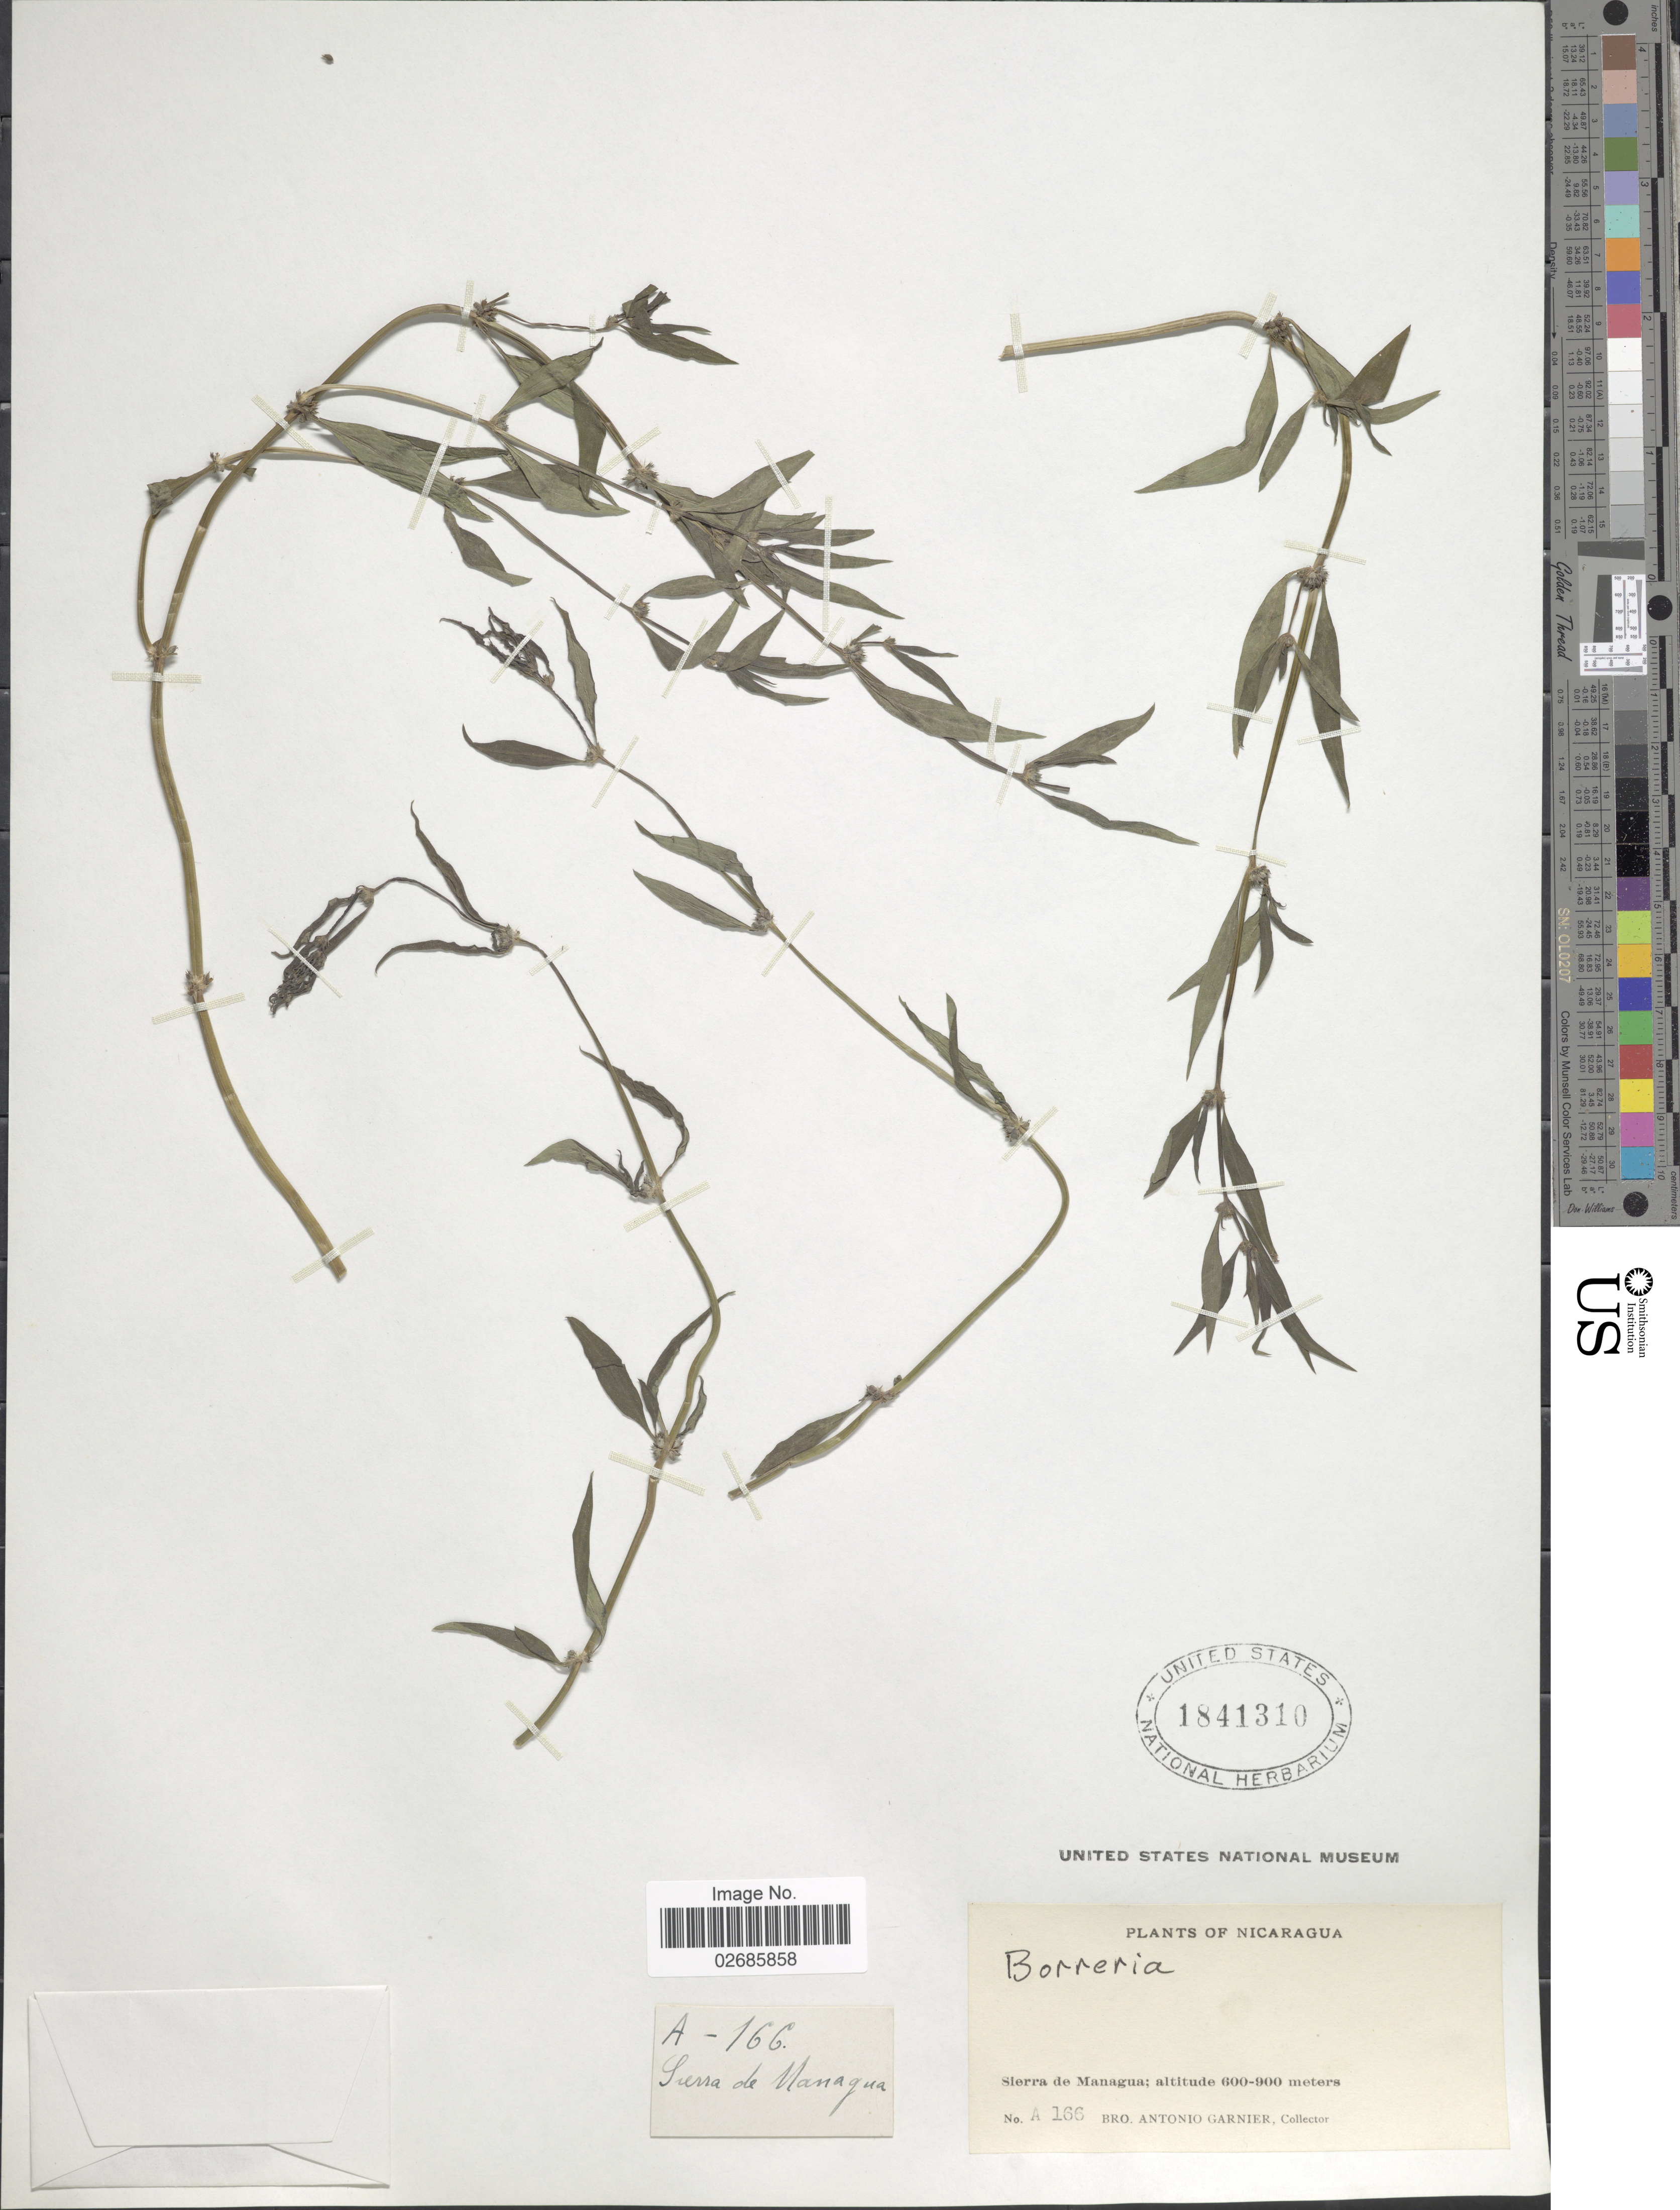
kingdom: Plantae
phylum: Tracheophyta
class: Magnoliopsida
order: Gentianales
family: Rubiaceae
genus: Borreria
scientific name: Borreria sp.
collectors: Bro. A. Garnier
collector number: A166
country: Nicaragua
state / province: Managua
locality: Sierra de Managua.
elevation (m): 600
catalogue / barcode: US 1841310